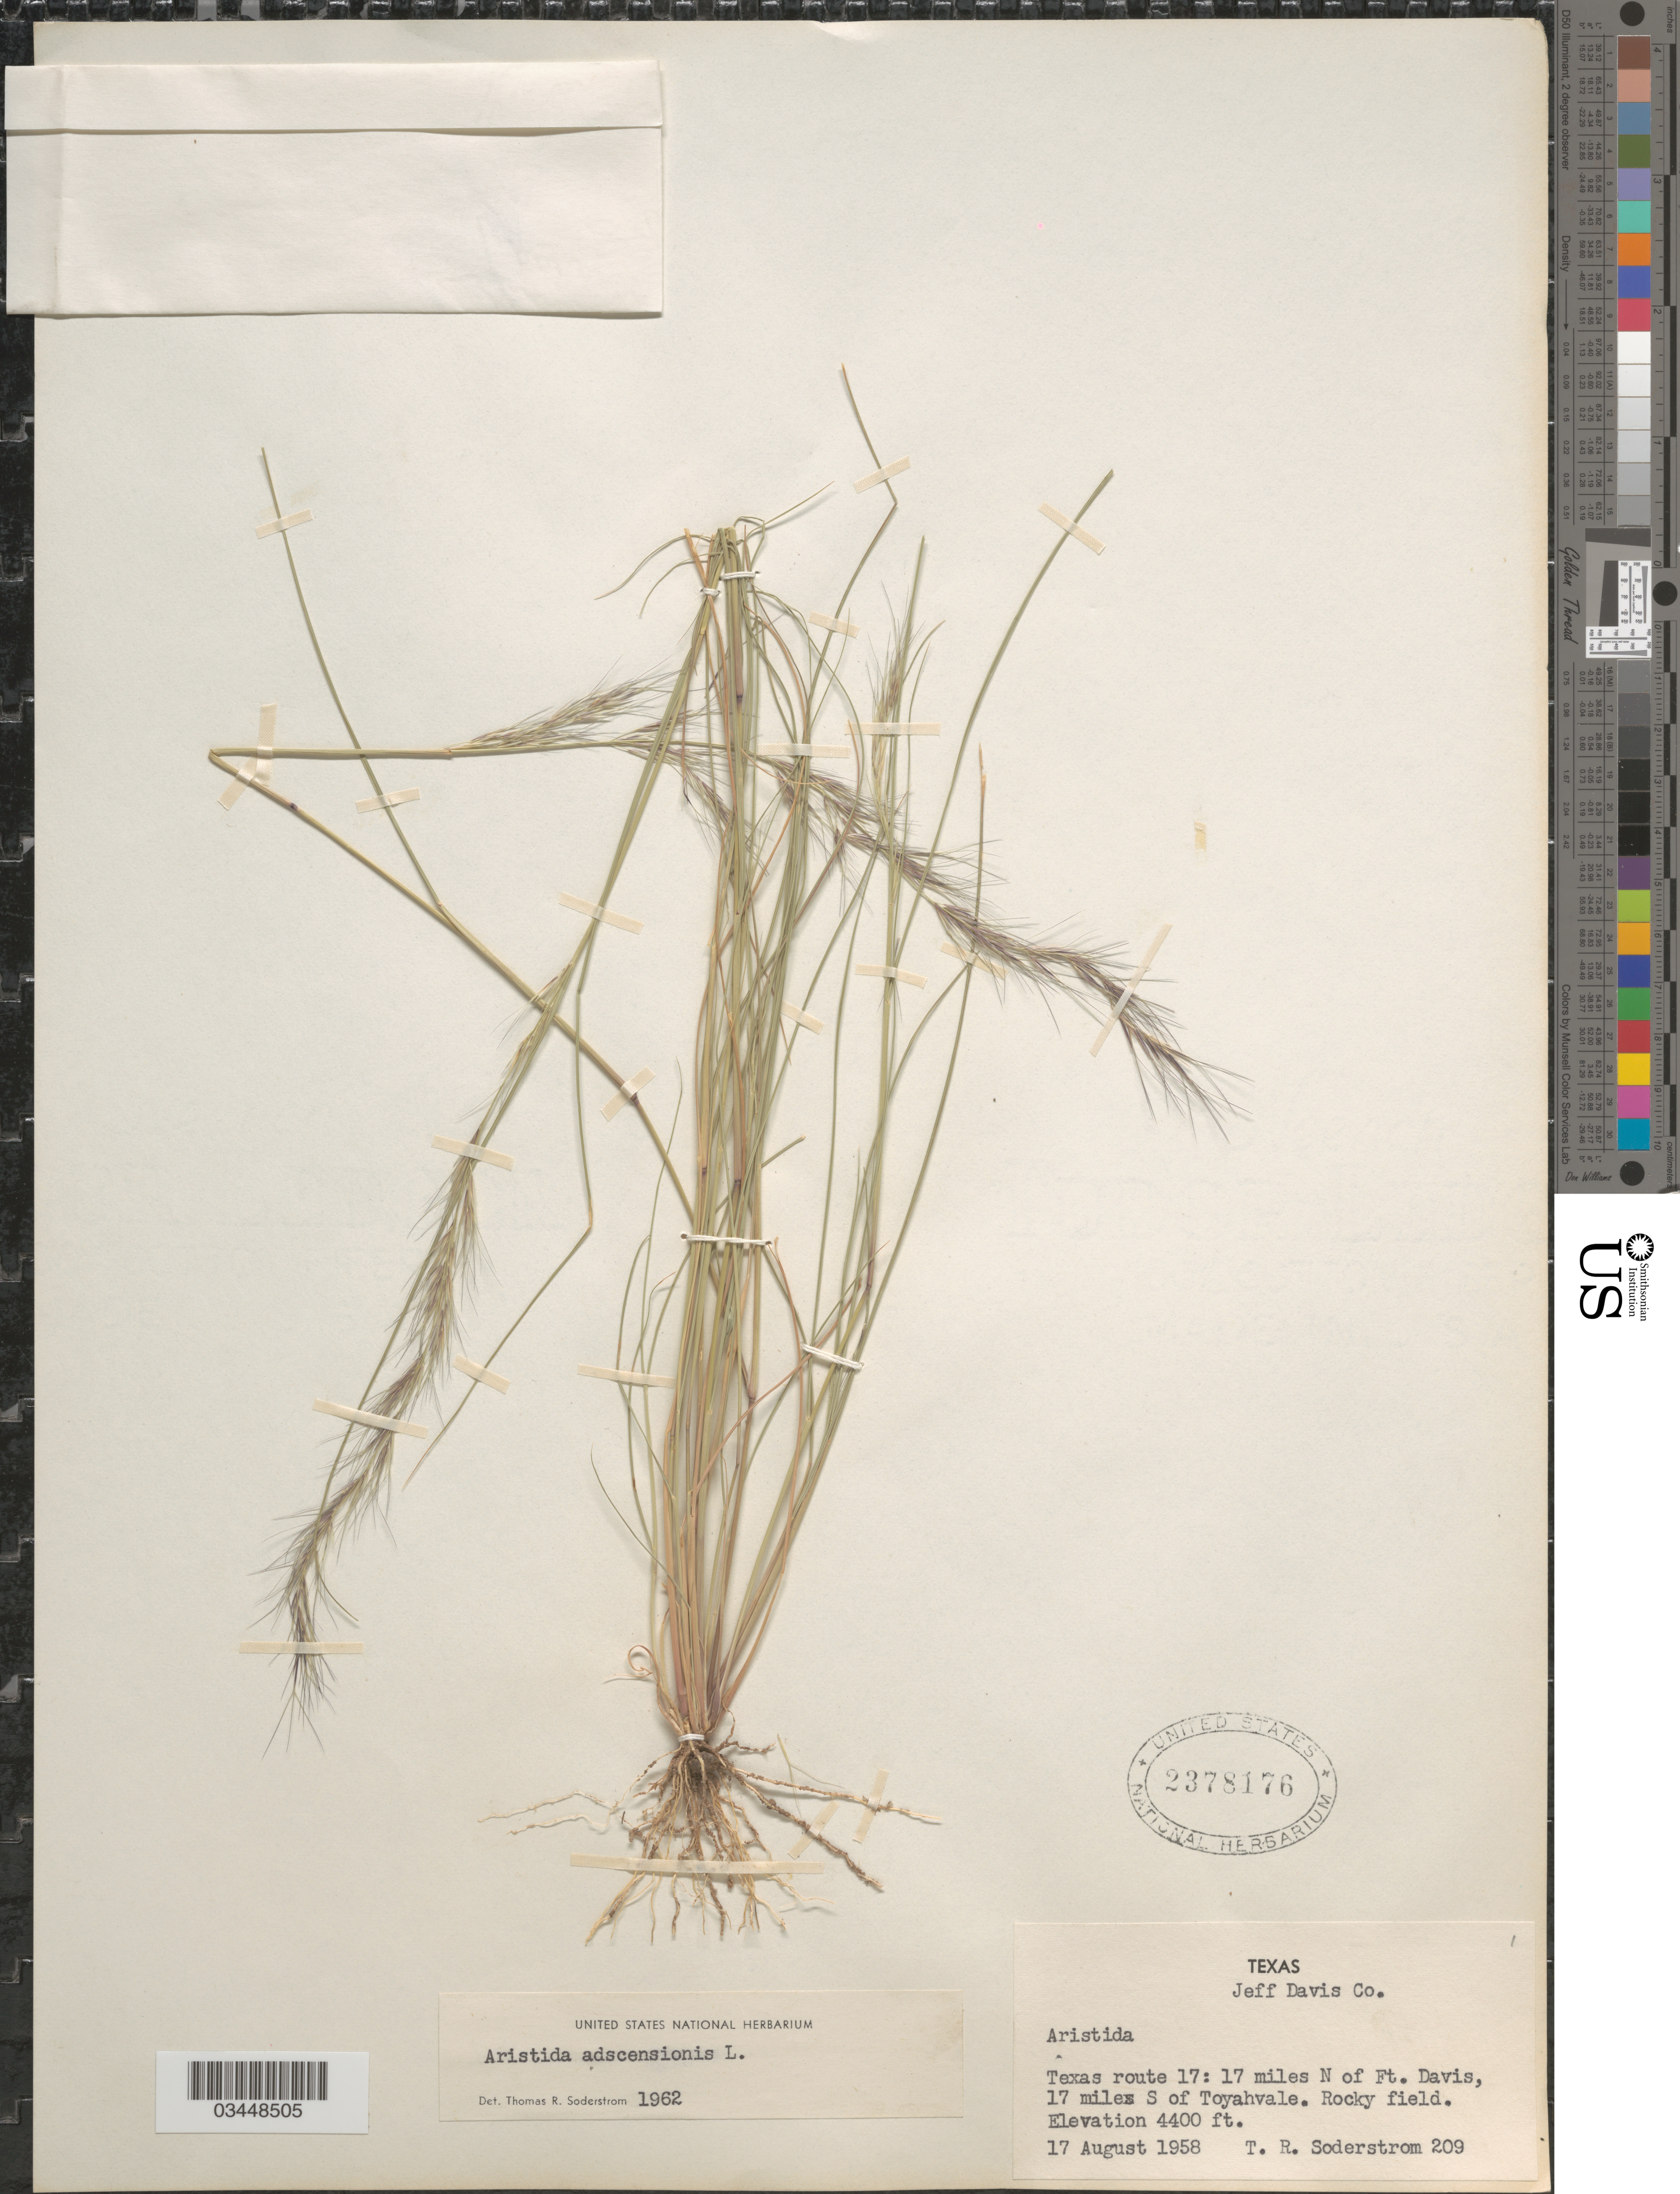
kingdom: Plantae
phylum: Tracheophyta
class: Liliopsida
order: Poales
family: Poaceae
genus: Aristida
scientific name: Aristida adscensionis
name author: L.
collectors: T. R. Soderstrom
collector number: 209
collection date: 1958-08-17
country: United States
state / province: Texas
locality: Jeff Davis Co. Texas route 17: 17 miles N of Ft. Davis, 17 miles S of Toyavale.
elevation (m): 1341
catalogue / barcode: US 2378176